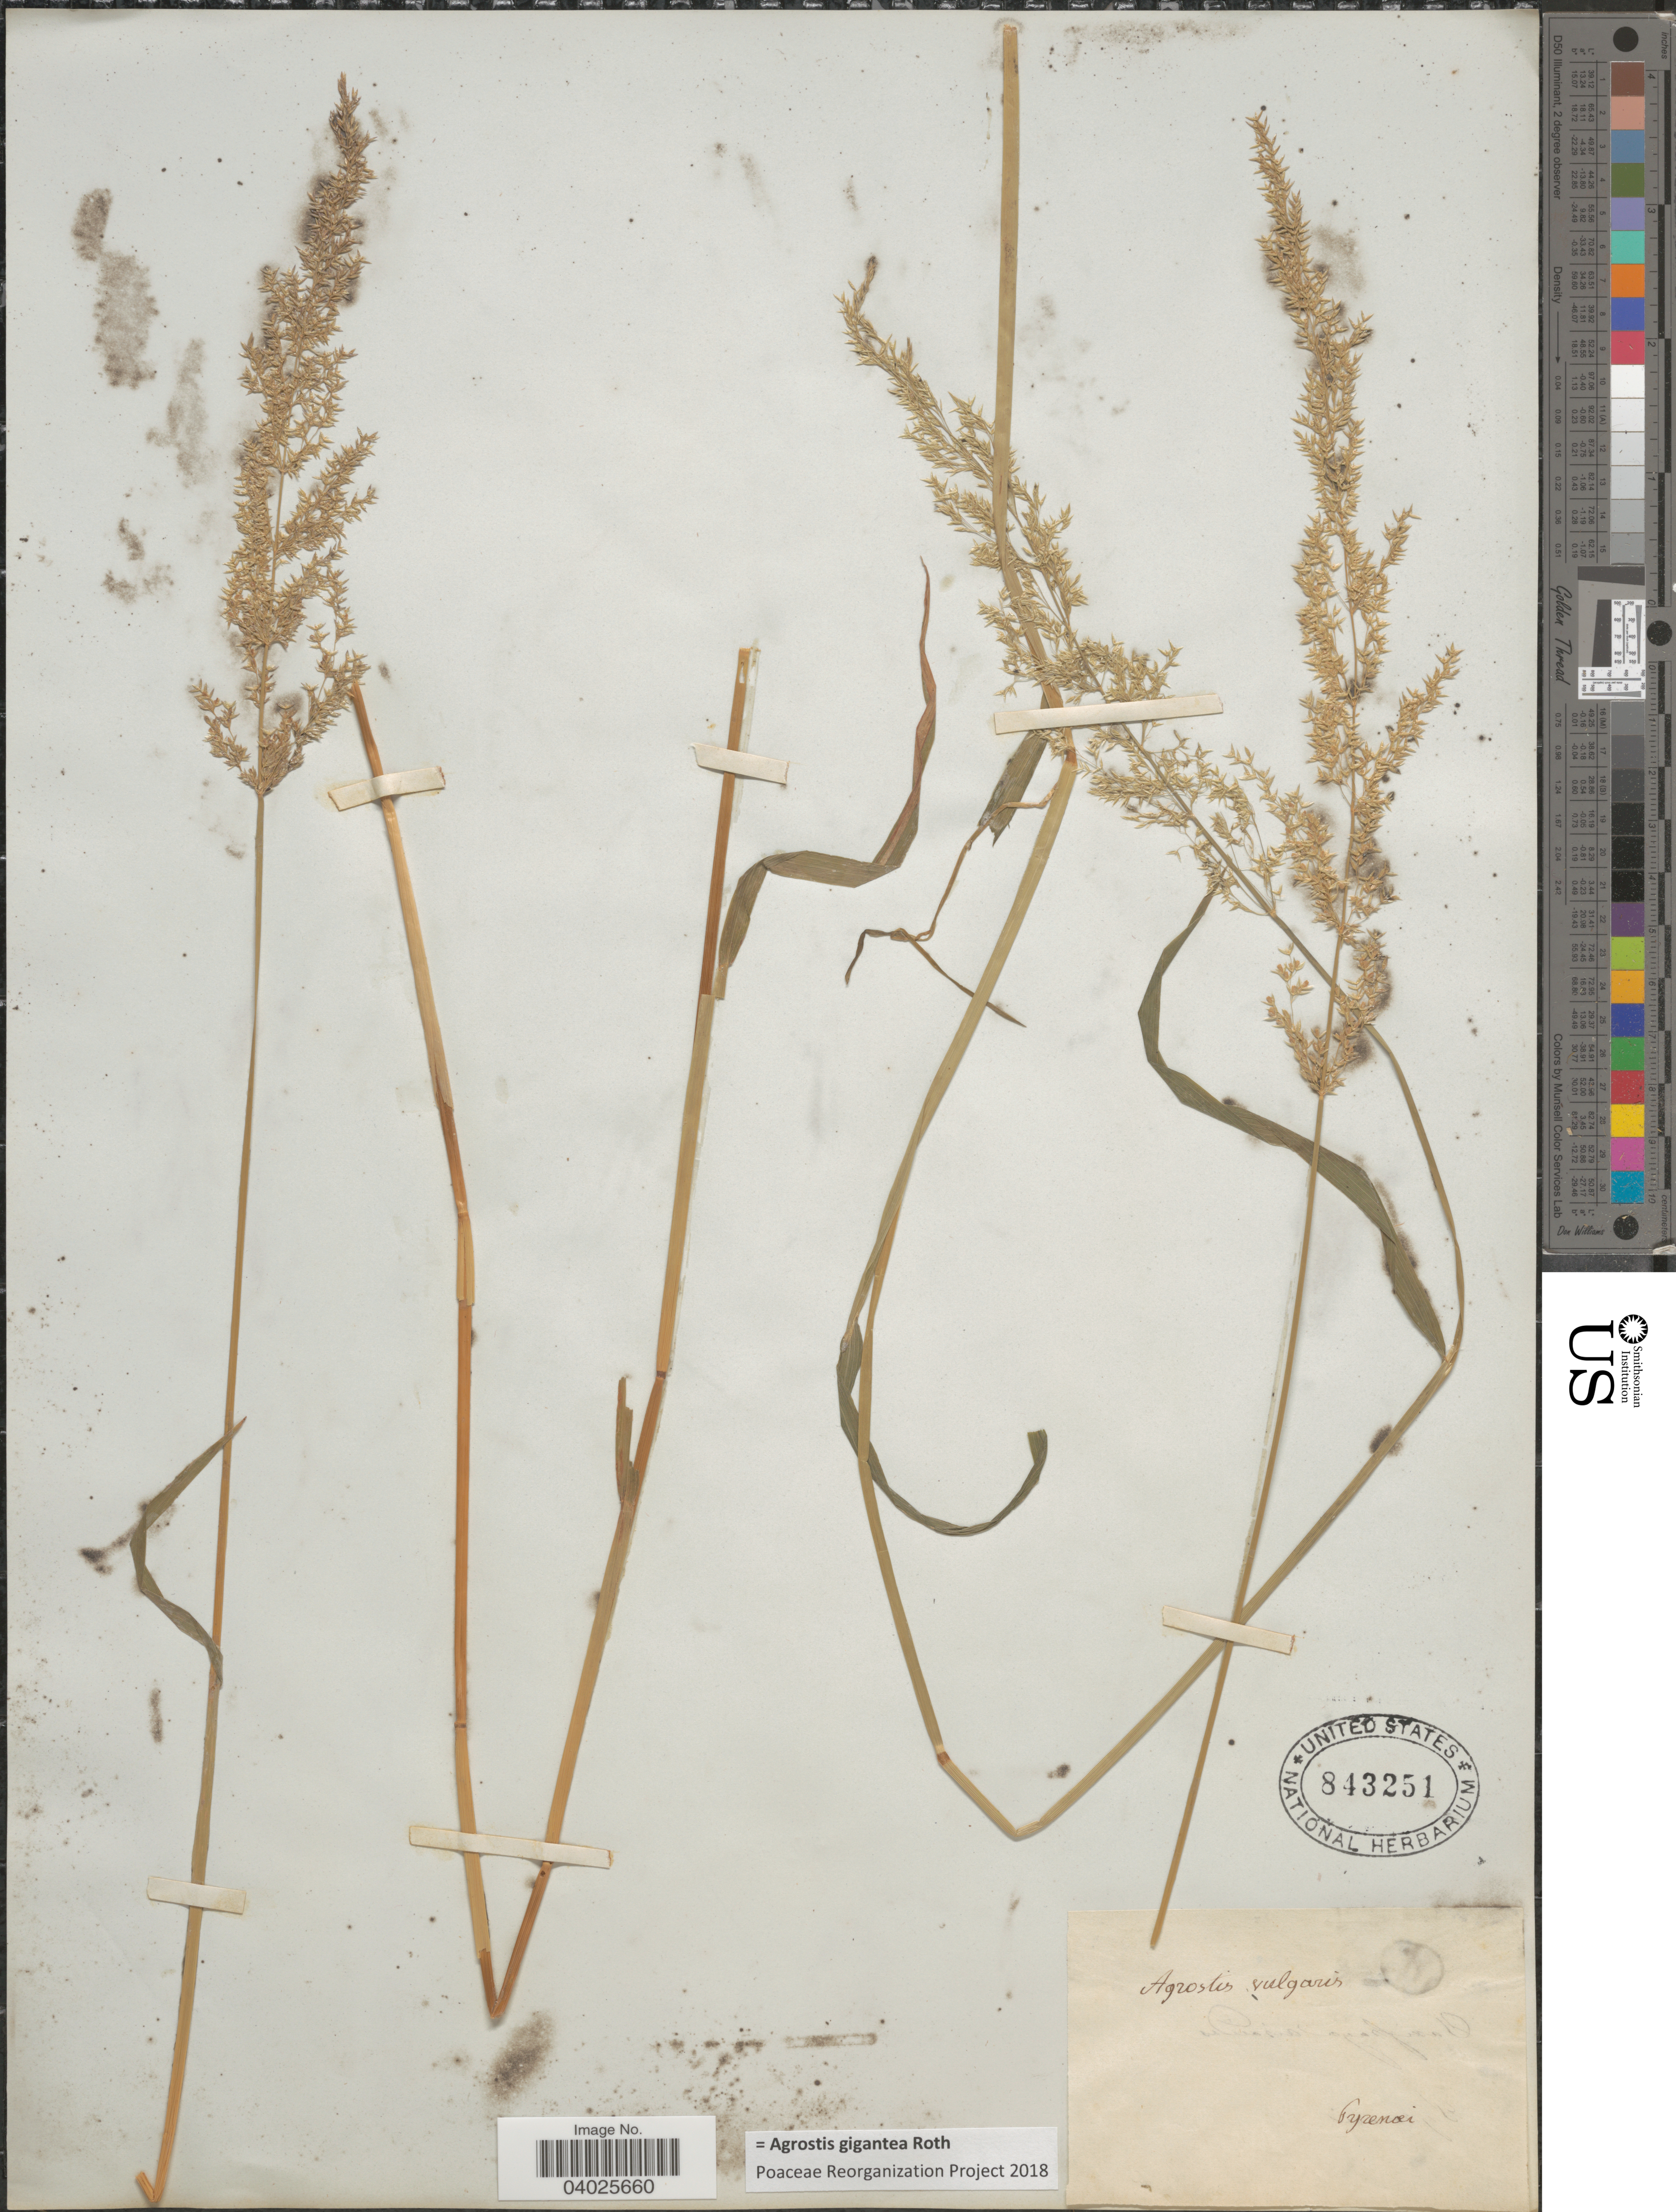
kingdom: Plantae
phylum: Tracheophyta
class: Liliopsida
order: Poales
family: Poaceae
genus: Agrostis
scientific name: Agrostis gigantea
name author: Roth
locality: Pyrenœi.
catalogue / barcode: US 843251